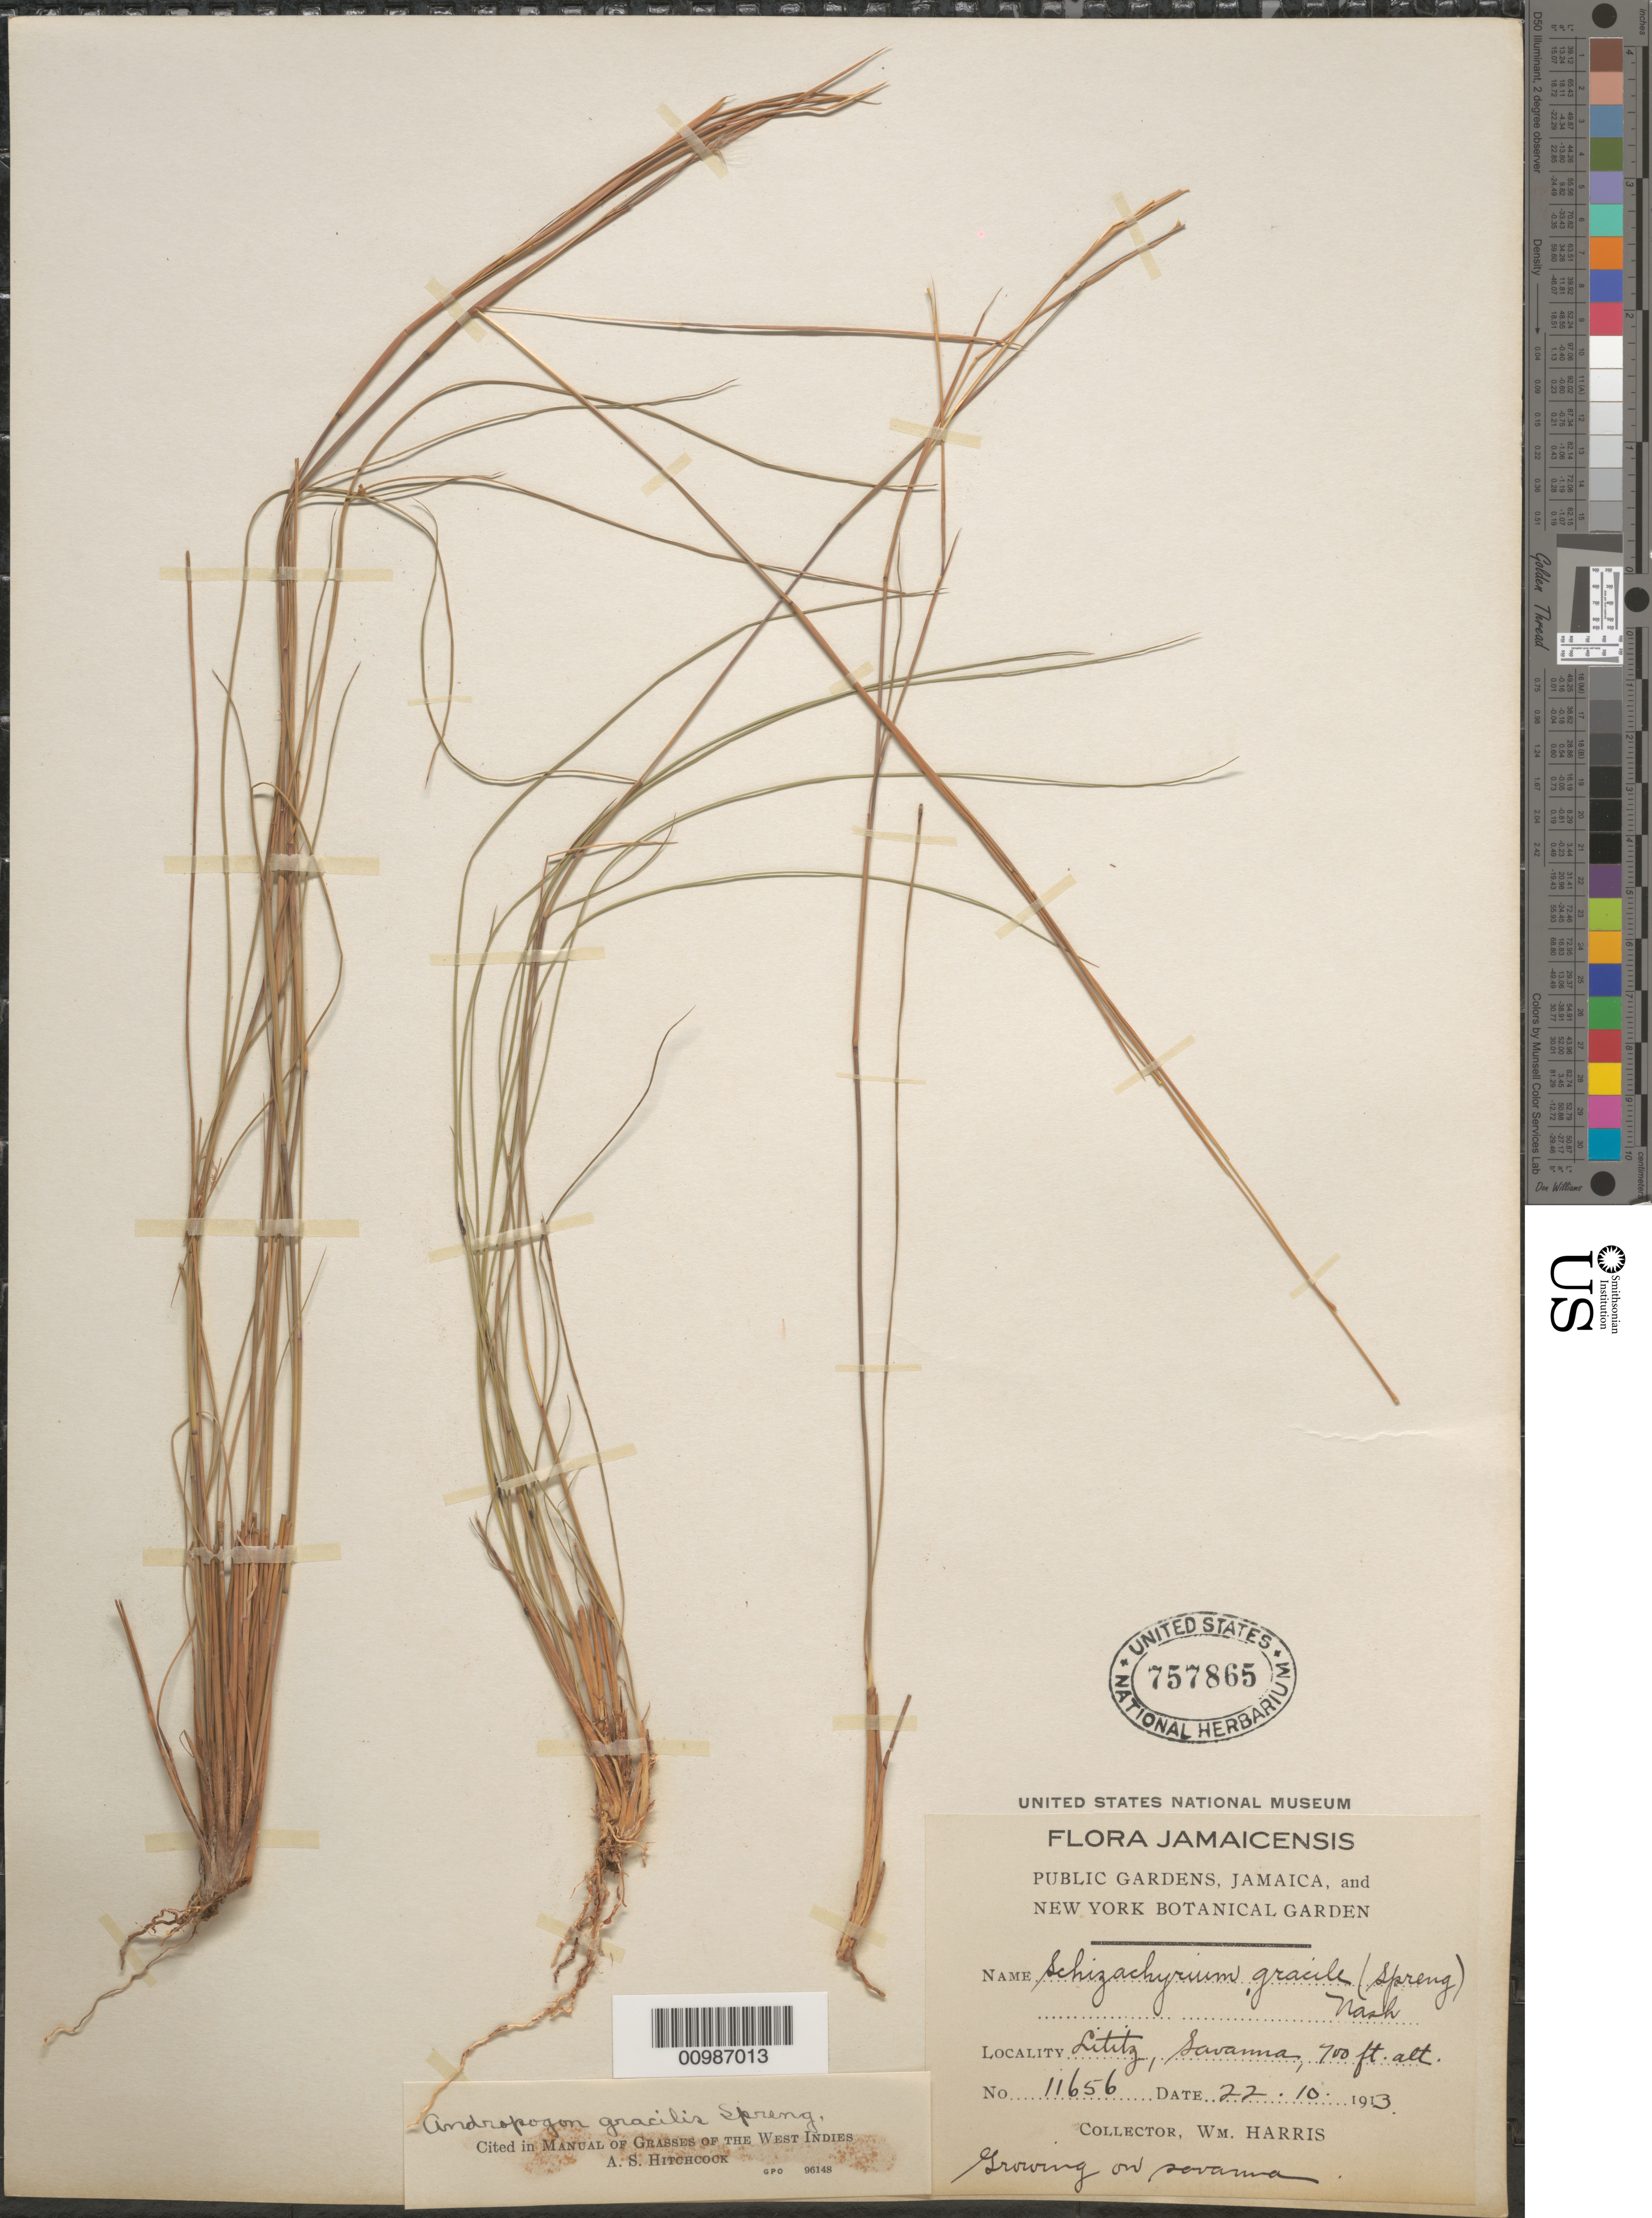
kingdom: Plantae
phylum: Tracheophyta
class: Liliopsida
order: Poales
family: Poaceae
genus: Andropogon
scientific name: Andropogon gracilis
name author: Spreng.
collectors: W. H. Harris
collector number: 11656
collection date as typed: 22 Oct 1913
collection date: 1913-10-22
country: Jamaica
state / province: Saint Elizabeth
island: Jamaica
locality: City: Lititz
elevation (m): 213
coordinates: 0 N, 0 E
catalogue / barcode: US 757865